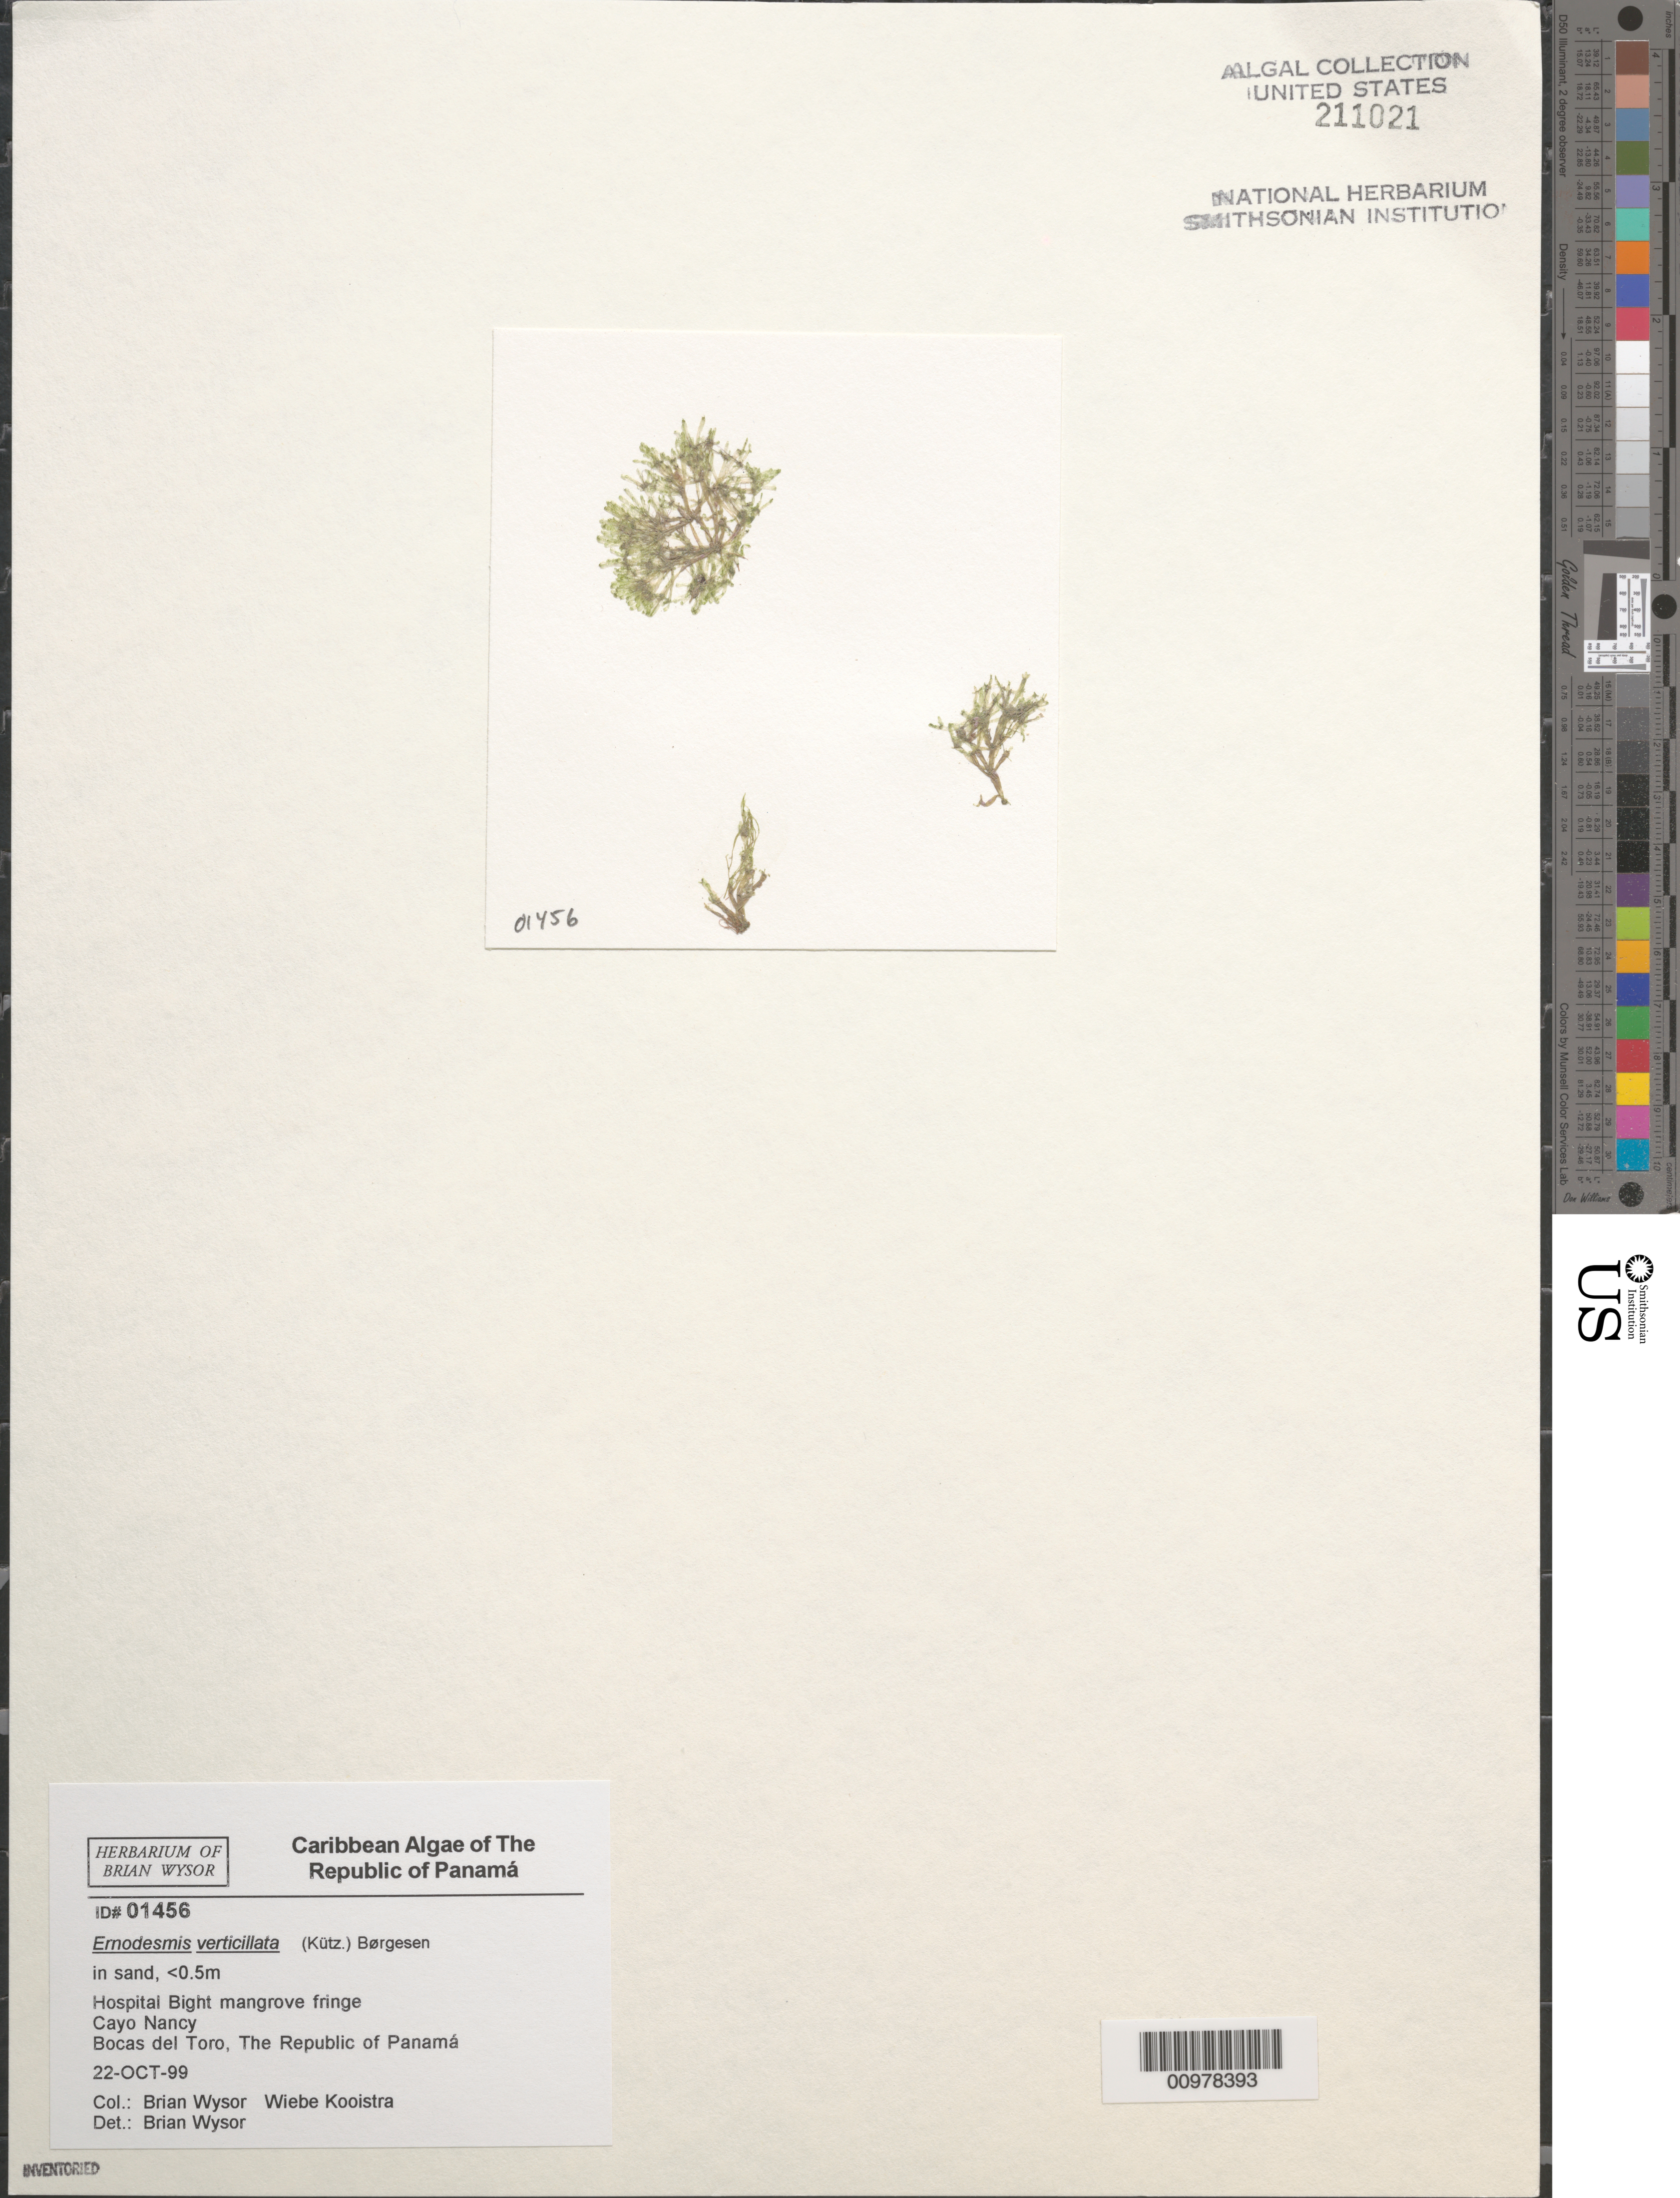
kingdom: Plantae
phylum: Chlorophyta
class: Ulvophyceae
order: Siphonocladales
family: Siphonocladaceae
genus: Ernodesmis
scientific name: Ernodesmis verticillata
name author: (Kütz.) Børgesen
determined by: Wysor, B.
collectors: B. Wysor & W. Kooistra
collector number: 01456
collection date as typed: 22 Oct 1999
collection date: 1999-10-22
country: Panama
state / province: Bocas del Toro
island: Cayo Nancy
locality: Hospital Bight mangrove fringe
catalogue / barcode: US 211021